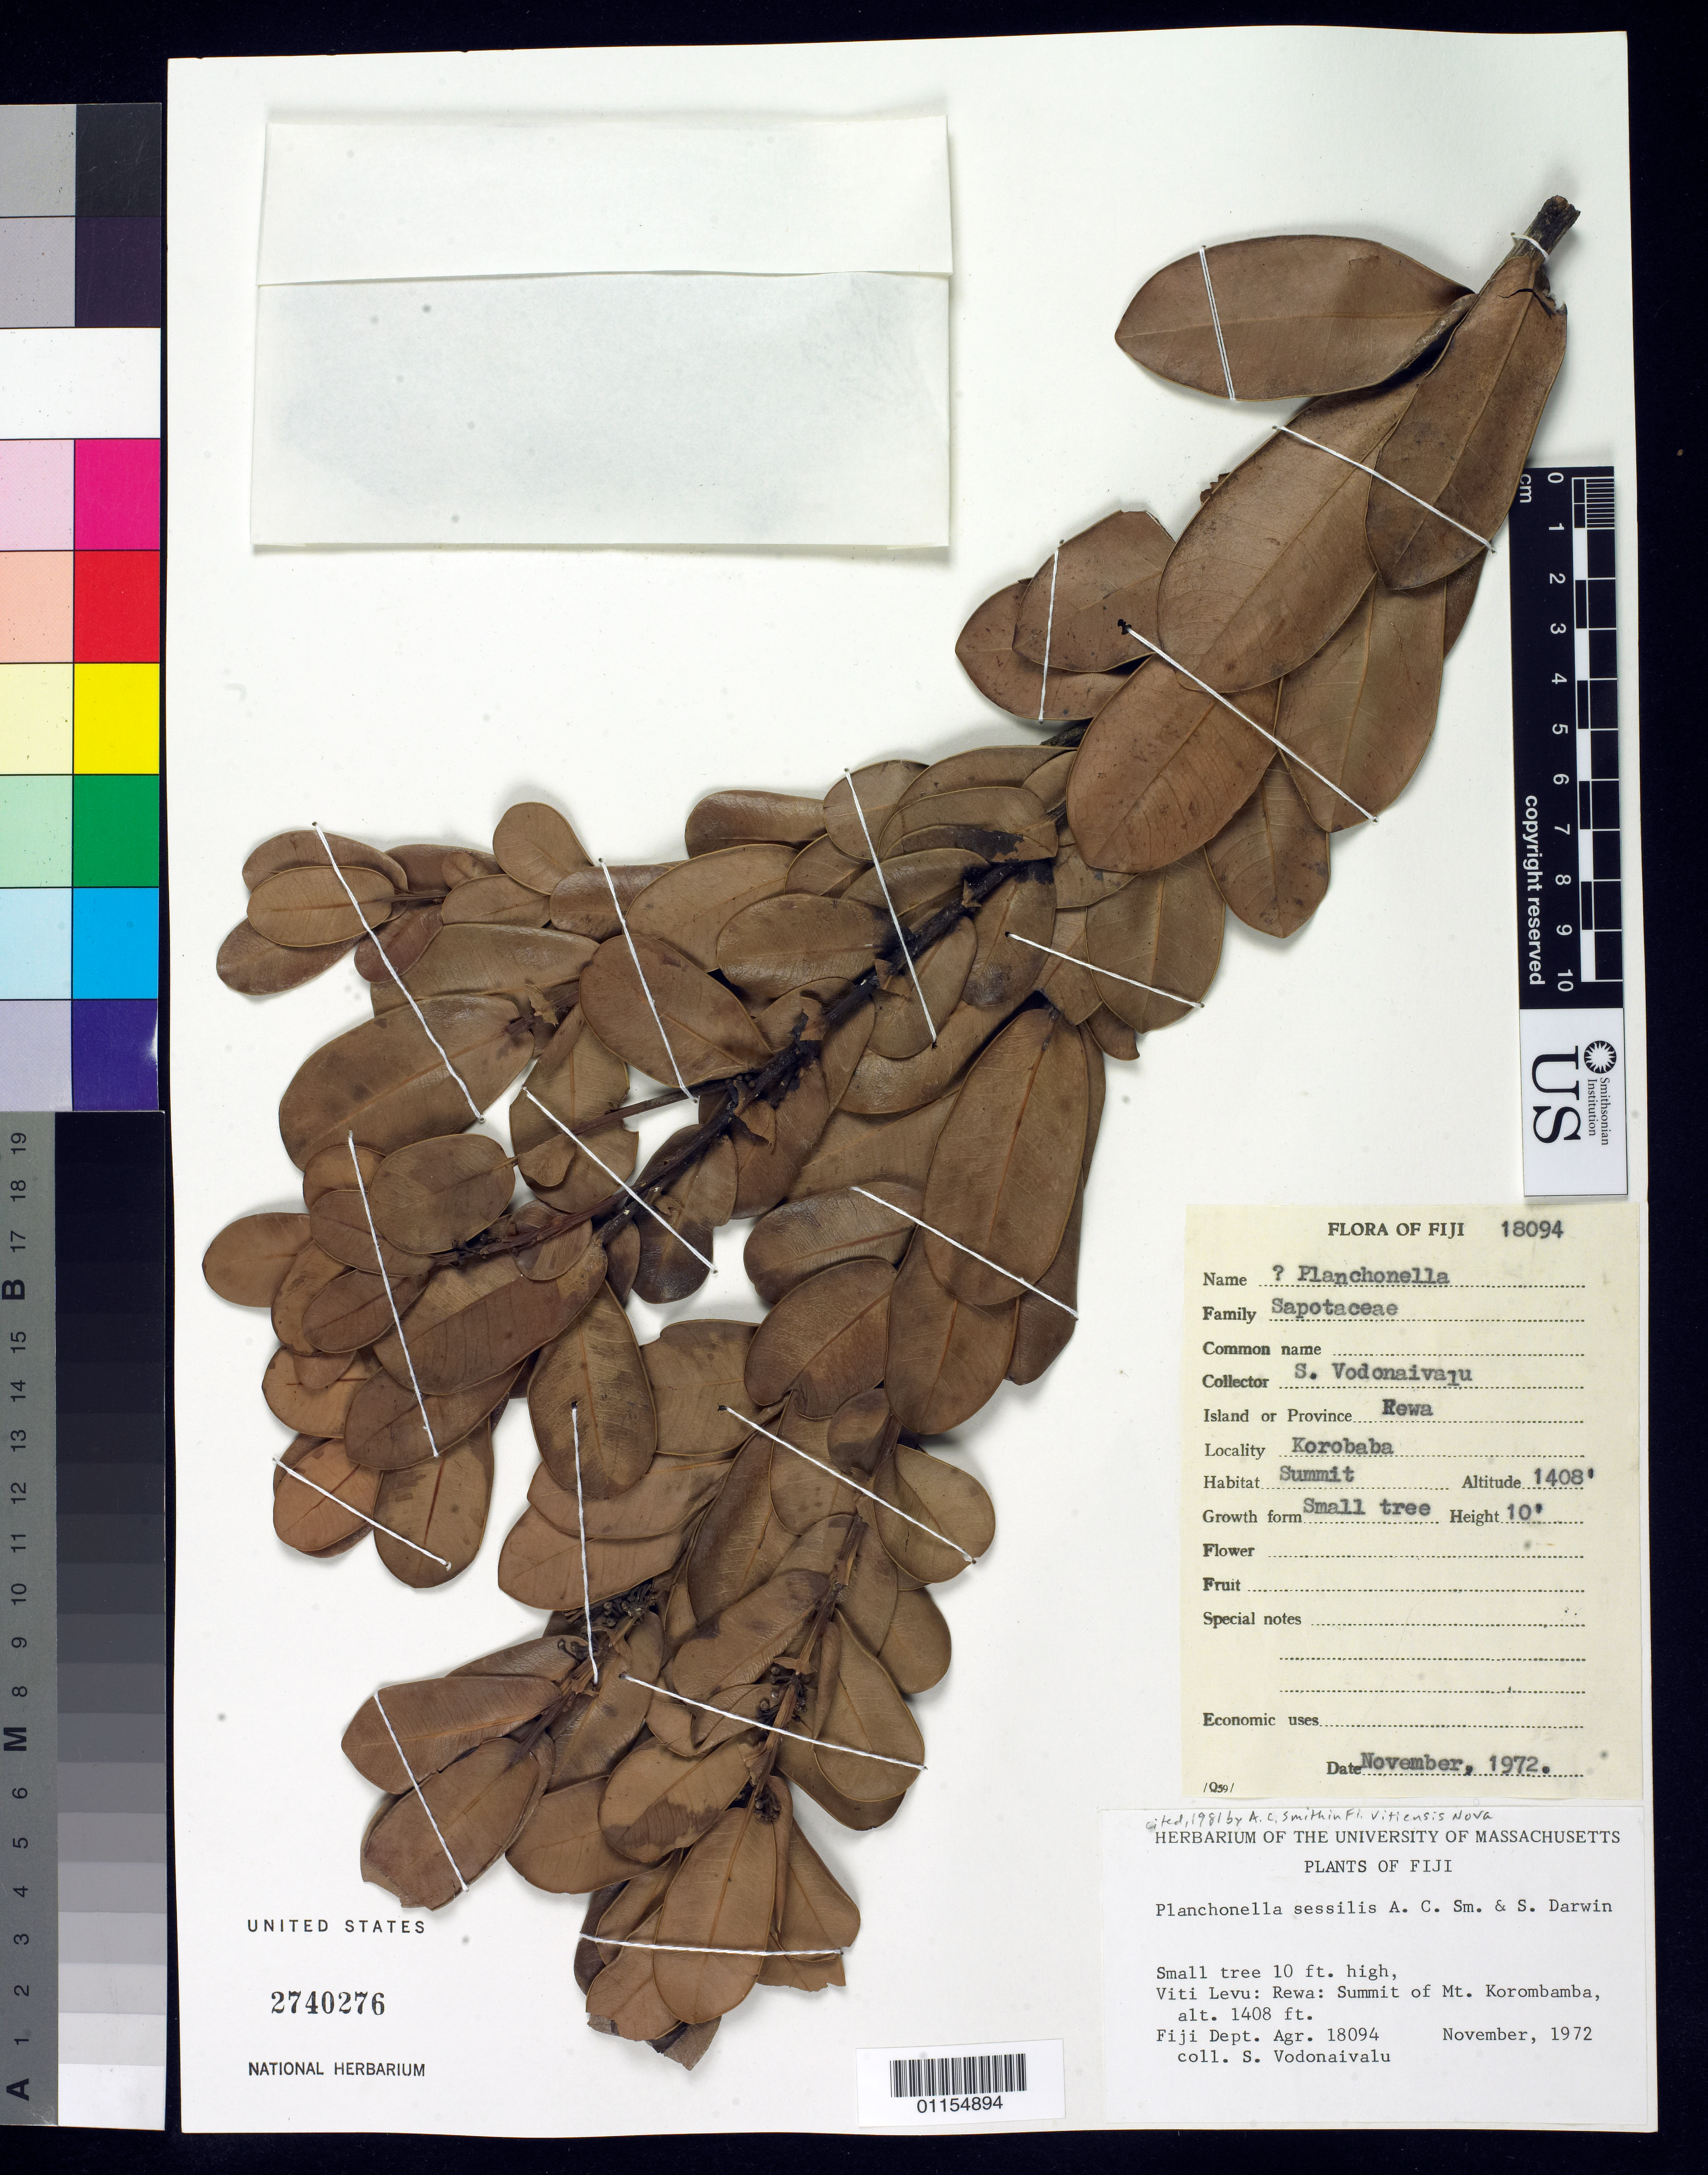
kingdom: Plantae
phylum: Tracheophyta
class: Magnoliopsida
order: Ericales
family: Sapotaceae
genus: Planchonella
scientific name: Planchonella sessilis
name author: A.C. Sm. & S.P. Darwin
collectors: S. Vodonaivalu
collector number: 18094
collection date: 1972-11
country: Fiji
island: Viti Levu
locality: Rewa: Summit of Mt. Korombamba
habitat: Summit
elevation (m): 429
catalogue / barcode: US 2740276